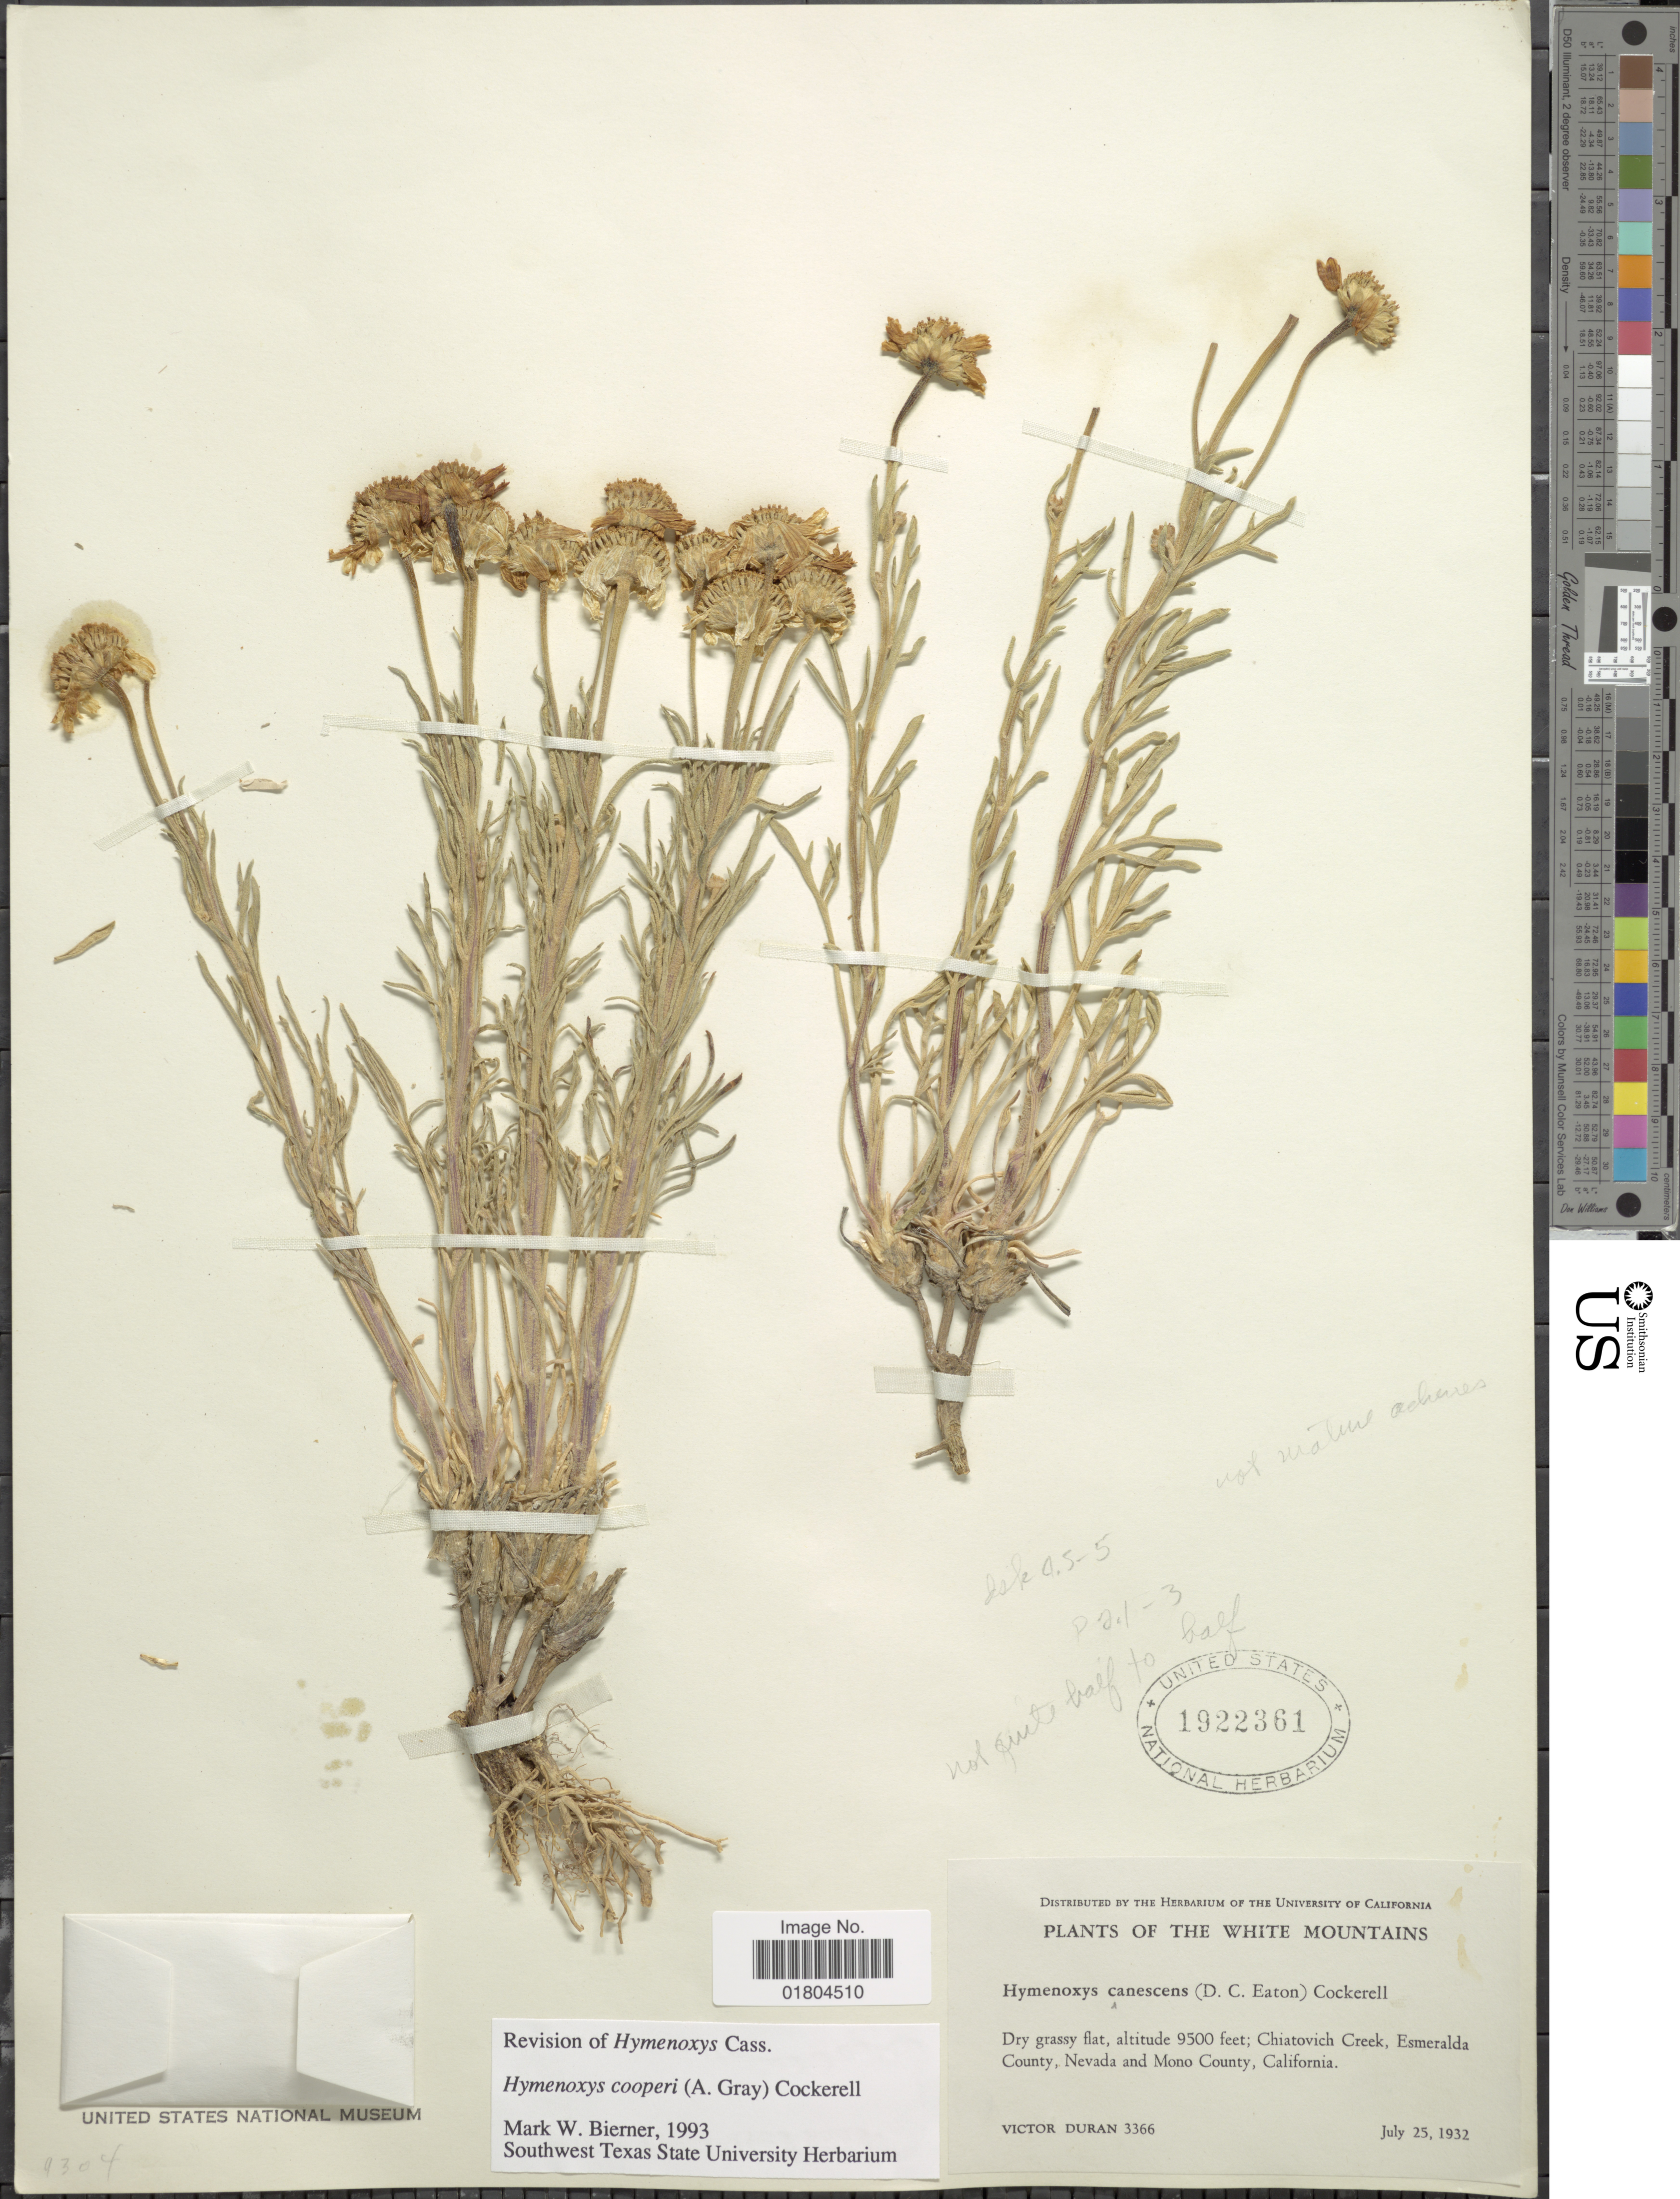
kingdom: Plantae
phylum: Tracheophyta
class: Magnoliopsida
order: Asterales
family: Asteraceae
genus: Hymenoxys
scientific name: Hymenoxys cooperi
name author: (A. Gray) Cockerell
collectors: V. Duran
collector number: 3366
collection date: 1932-07-25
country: United States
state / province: California / Nevada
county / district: Mono / Esmeralda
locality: White Mountains. Chiatovich Creek, Esmeralda County, Nevada and Mono County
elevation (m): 2896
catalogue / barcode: US 1922361